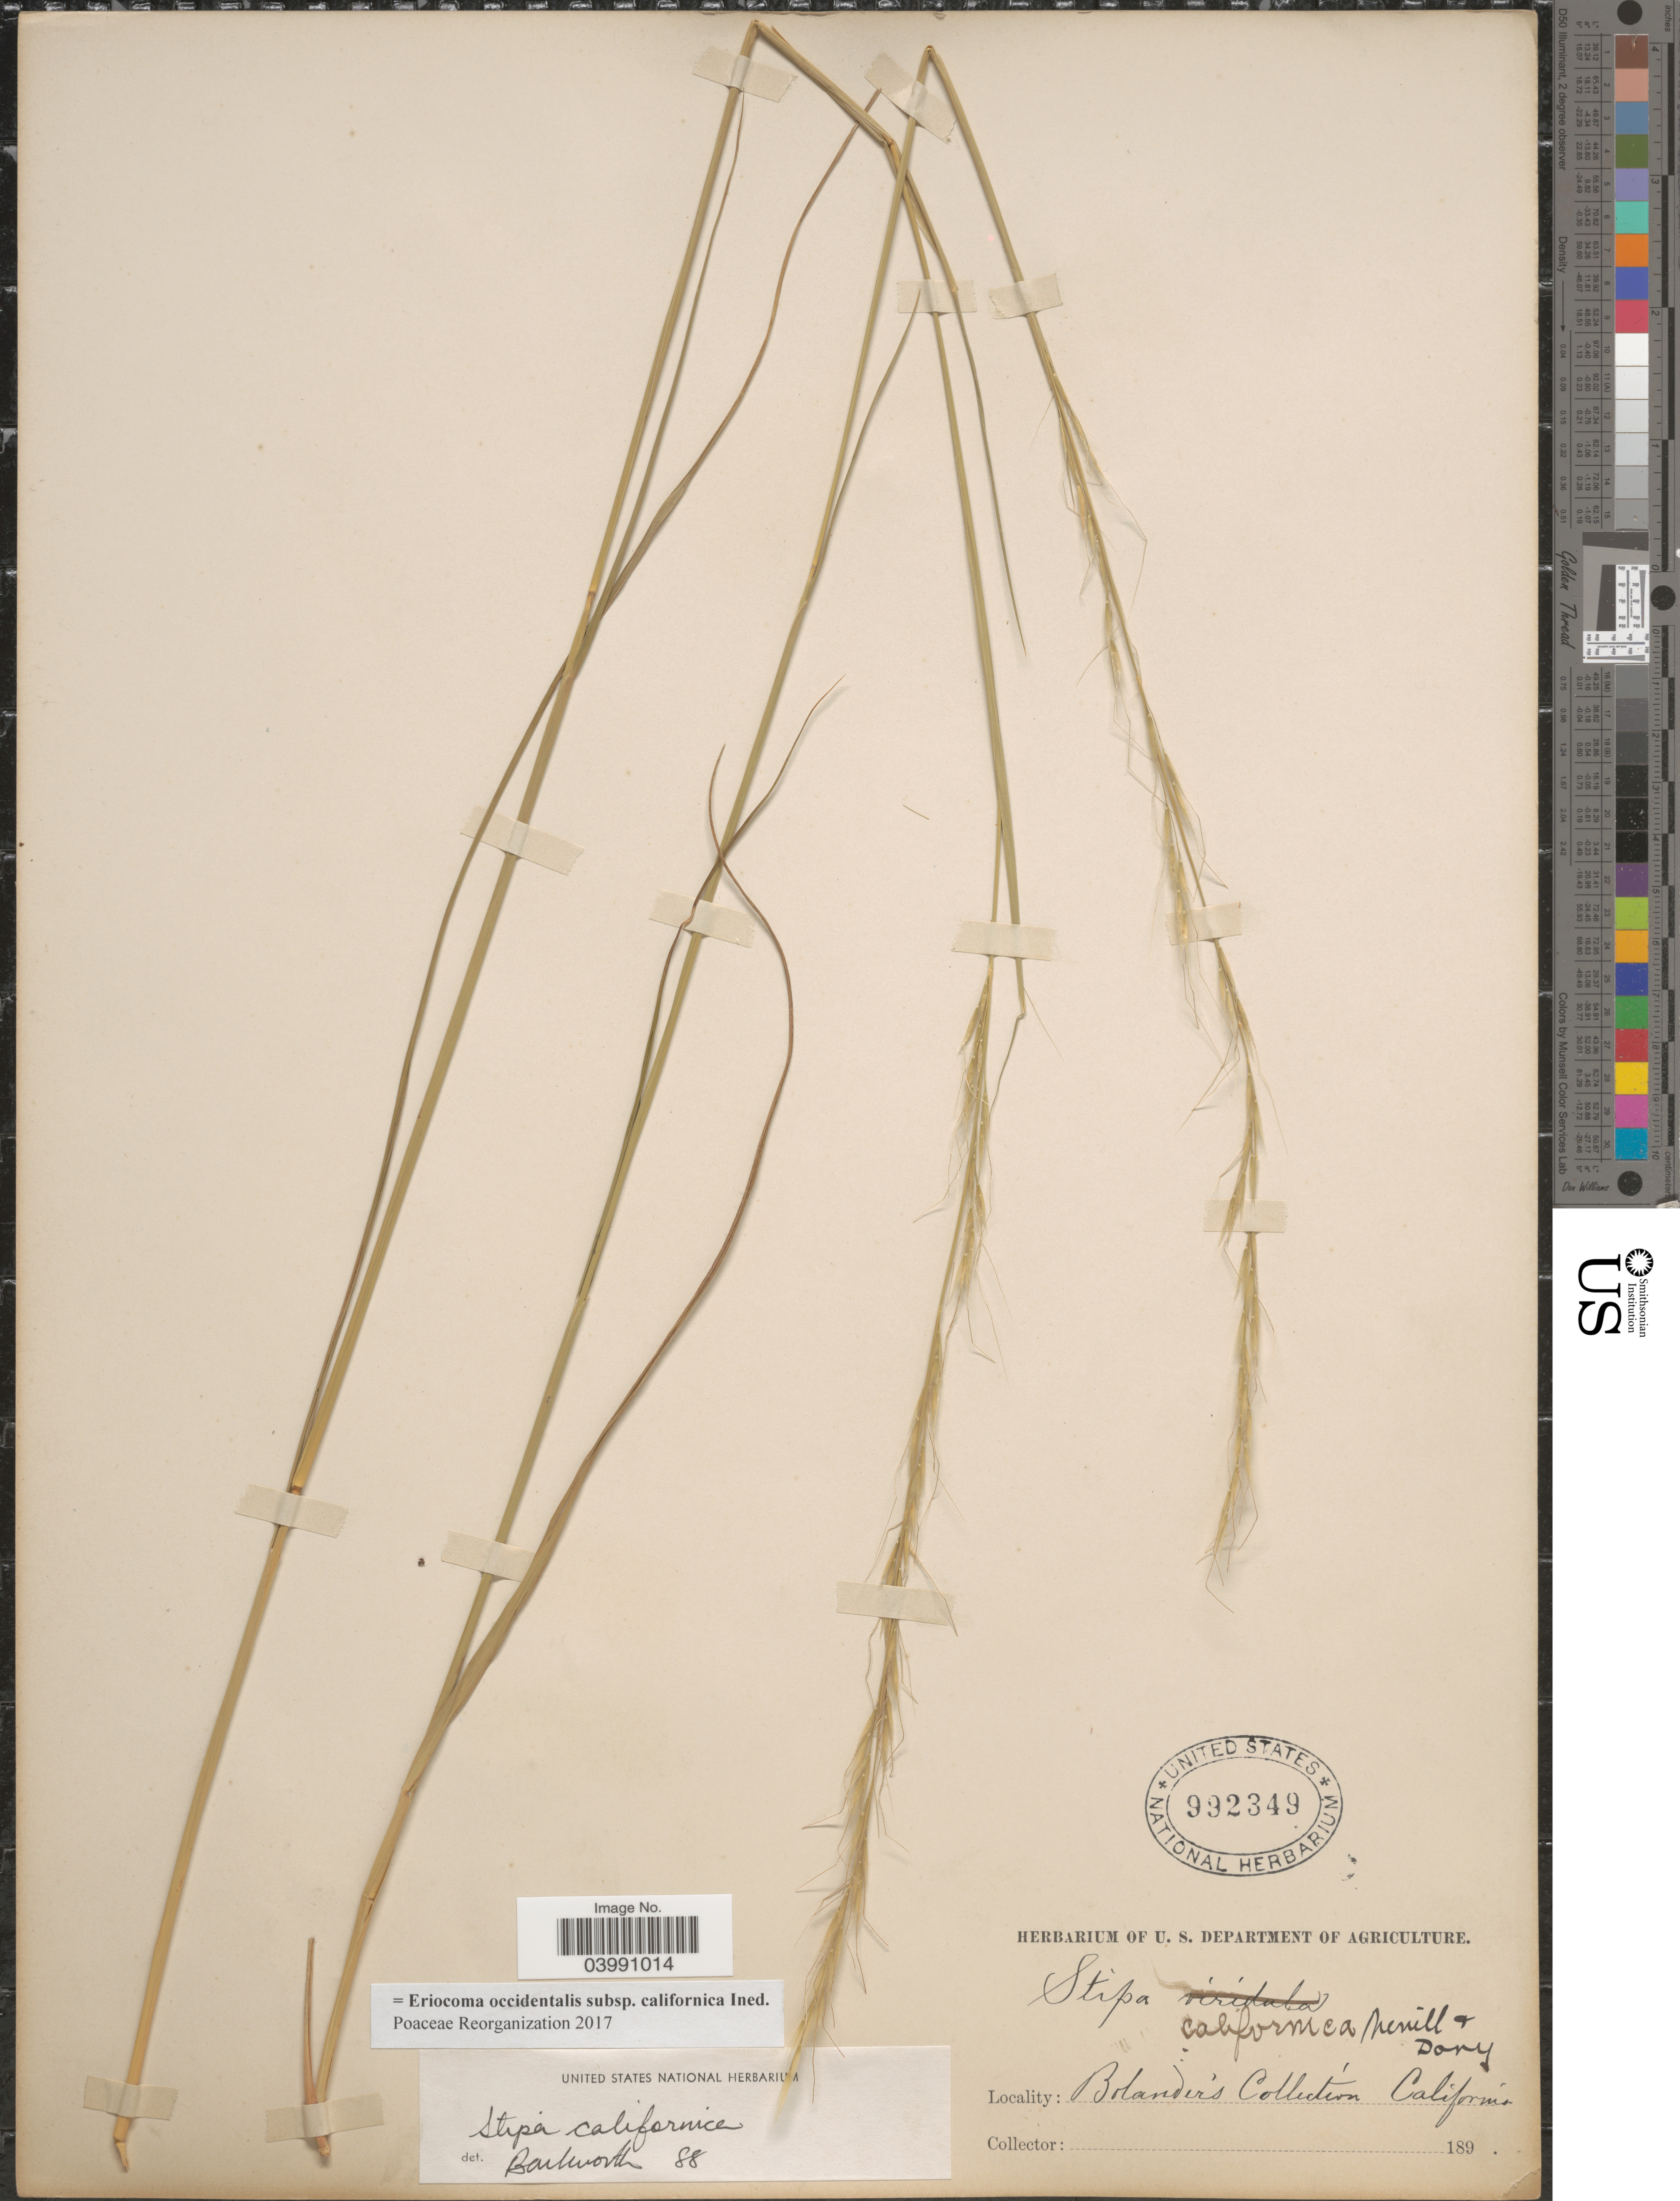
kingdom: Plantae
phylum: Tracheophyta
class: Liliopsida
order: Poales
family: Poaceae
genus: Eriocoma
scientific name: Eriocoma occidentalis subsp. californica ined.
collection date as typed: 189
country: United States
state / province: California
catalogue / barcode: US 992349